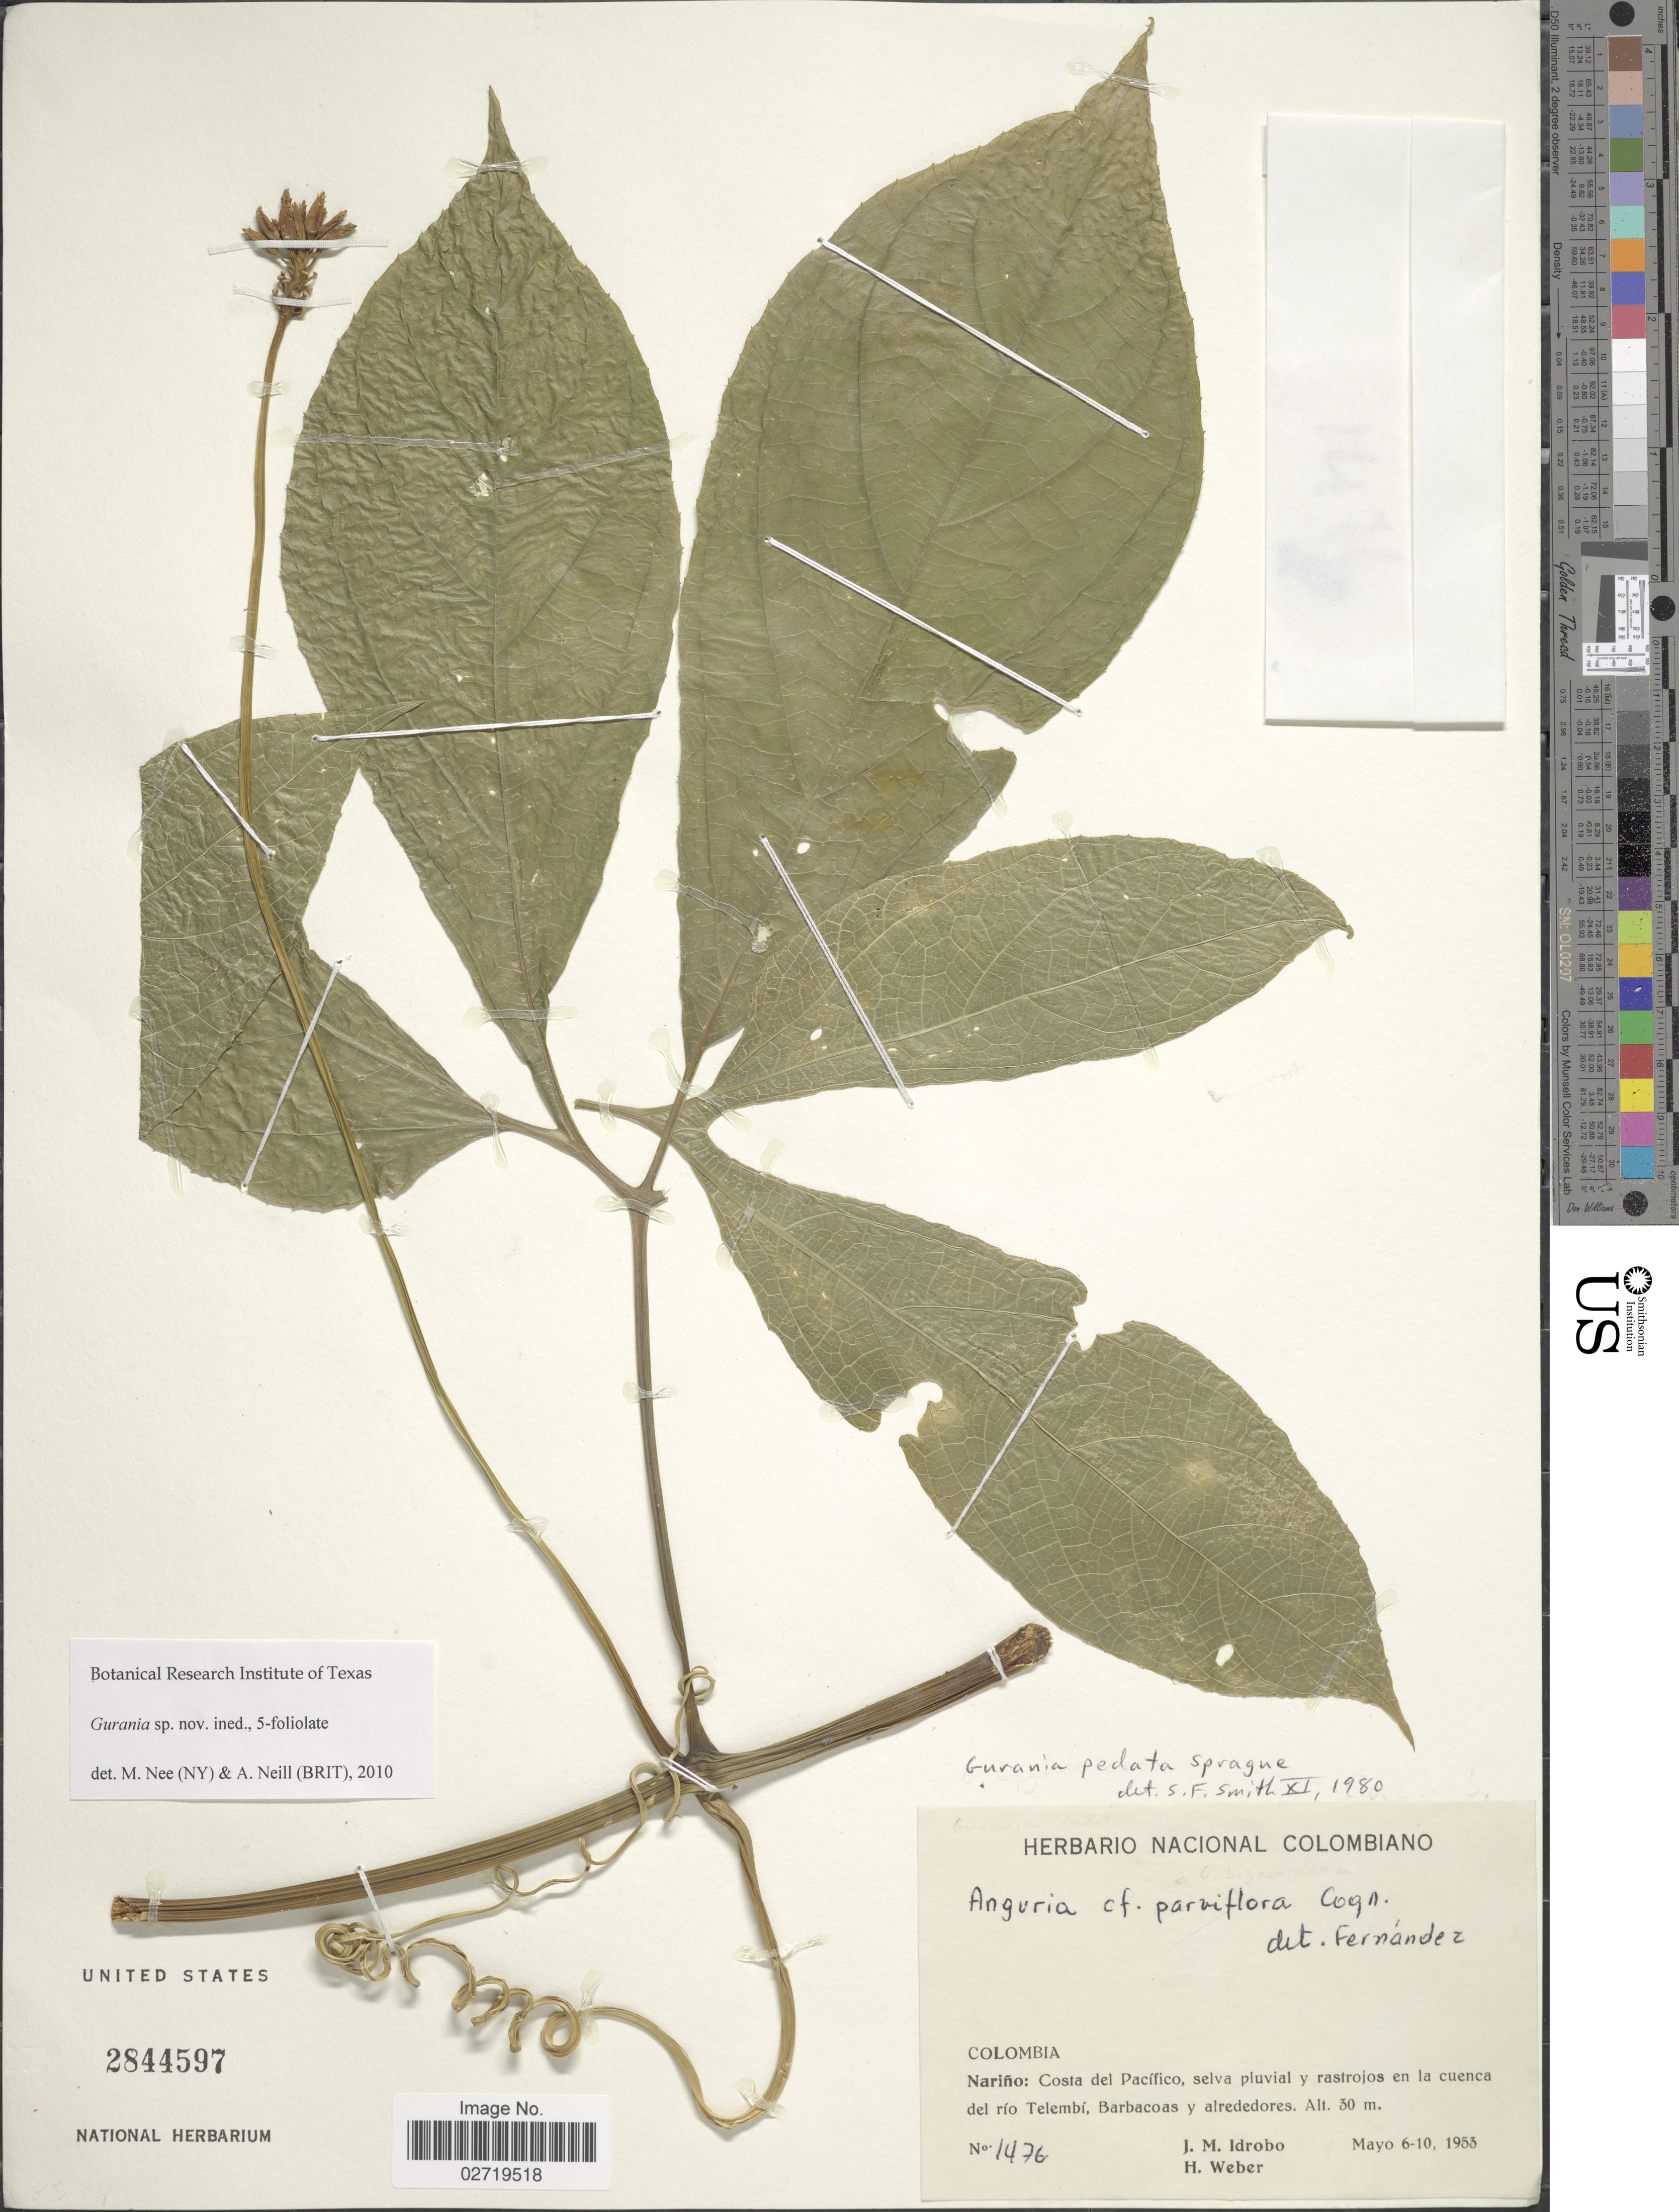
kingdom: Plantae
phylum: Tracheophyta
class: Magnoliopsida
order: Cucurbitales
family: Cucurbitaceae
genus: Gurania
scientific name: Gurania sp.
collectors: J. M. Idrobo & H. Weber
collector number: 1476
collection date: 1953-05-06/1953-05-10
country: Colombia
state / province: Nariño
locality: Costa del Pacífico, selva pluvial y rastrojos en la cuenca del río Telembí, Barbacoas y alrededores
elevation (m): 30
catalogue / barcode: US 2844597